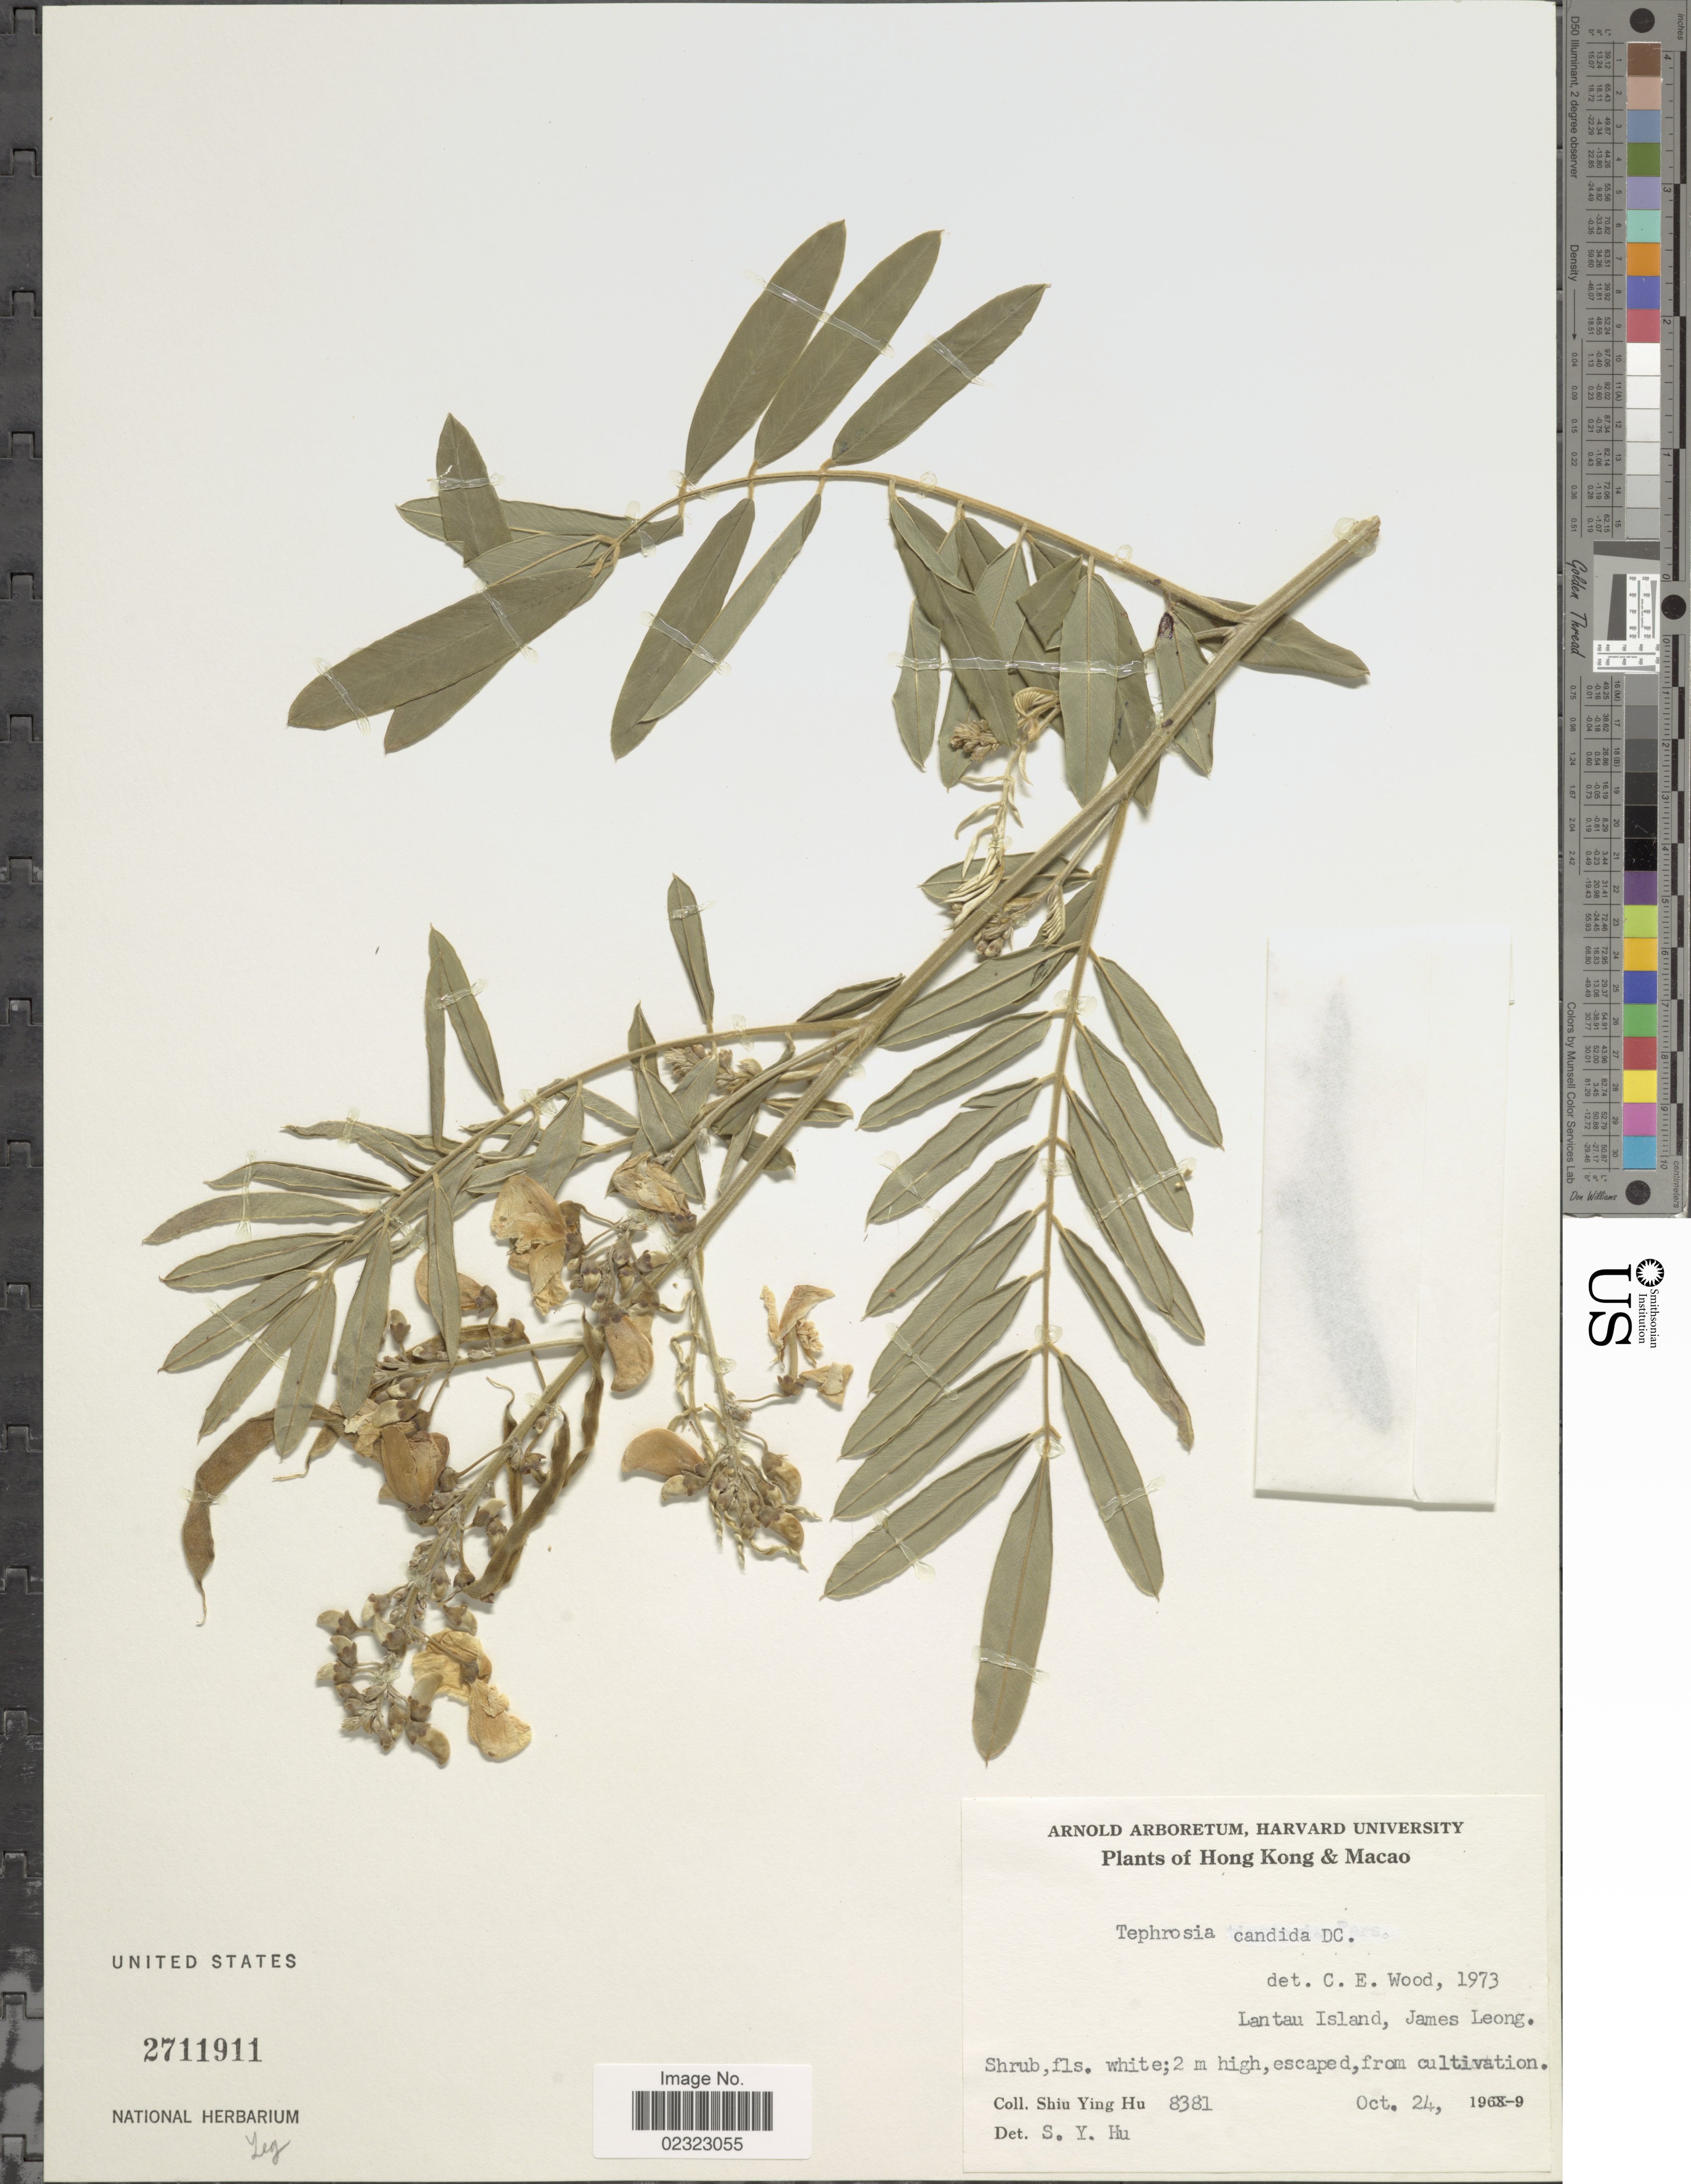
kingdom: Plantae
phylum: Tracheophyta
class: Magnoliopsida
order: Fabales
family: Fabaceae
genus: Tephrosia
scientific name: Tephrosia candida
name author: DC.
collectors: S. Y. Hu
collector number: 8381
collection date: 1968-10-24/1969-10-24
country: China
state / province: Hong Kong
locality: Macao, Lantau Island, James Leong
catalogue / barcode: US 2711911